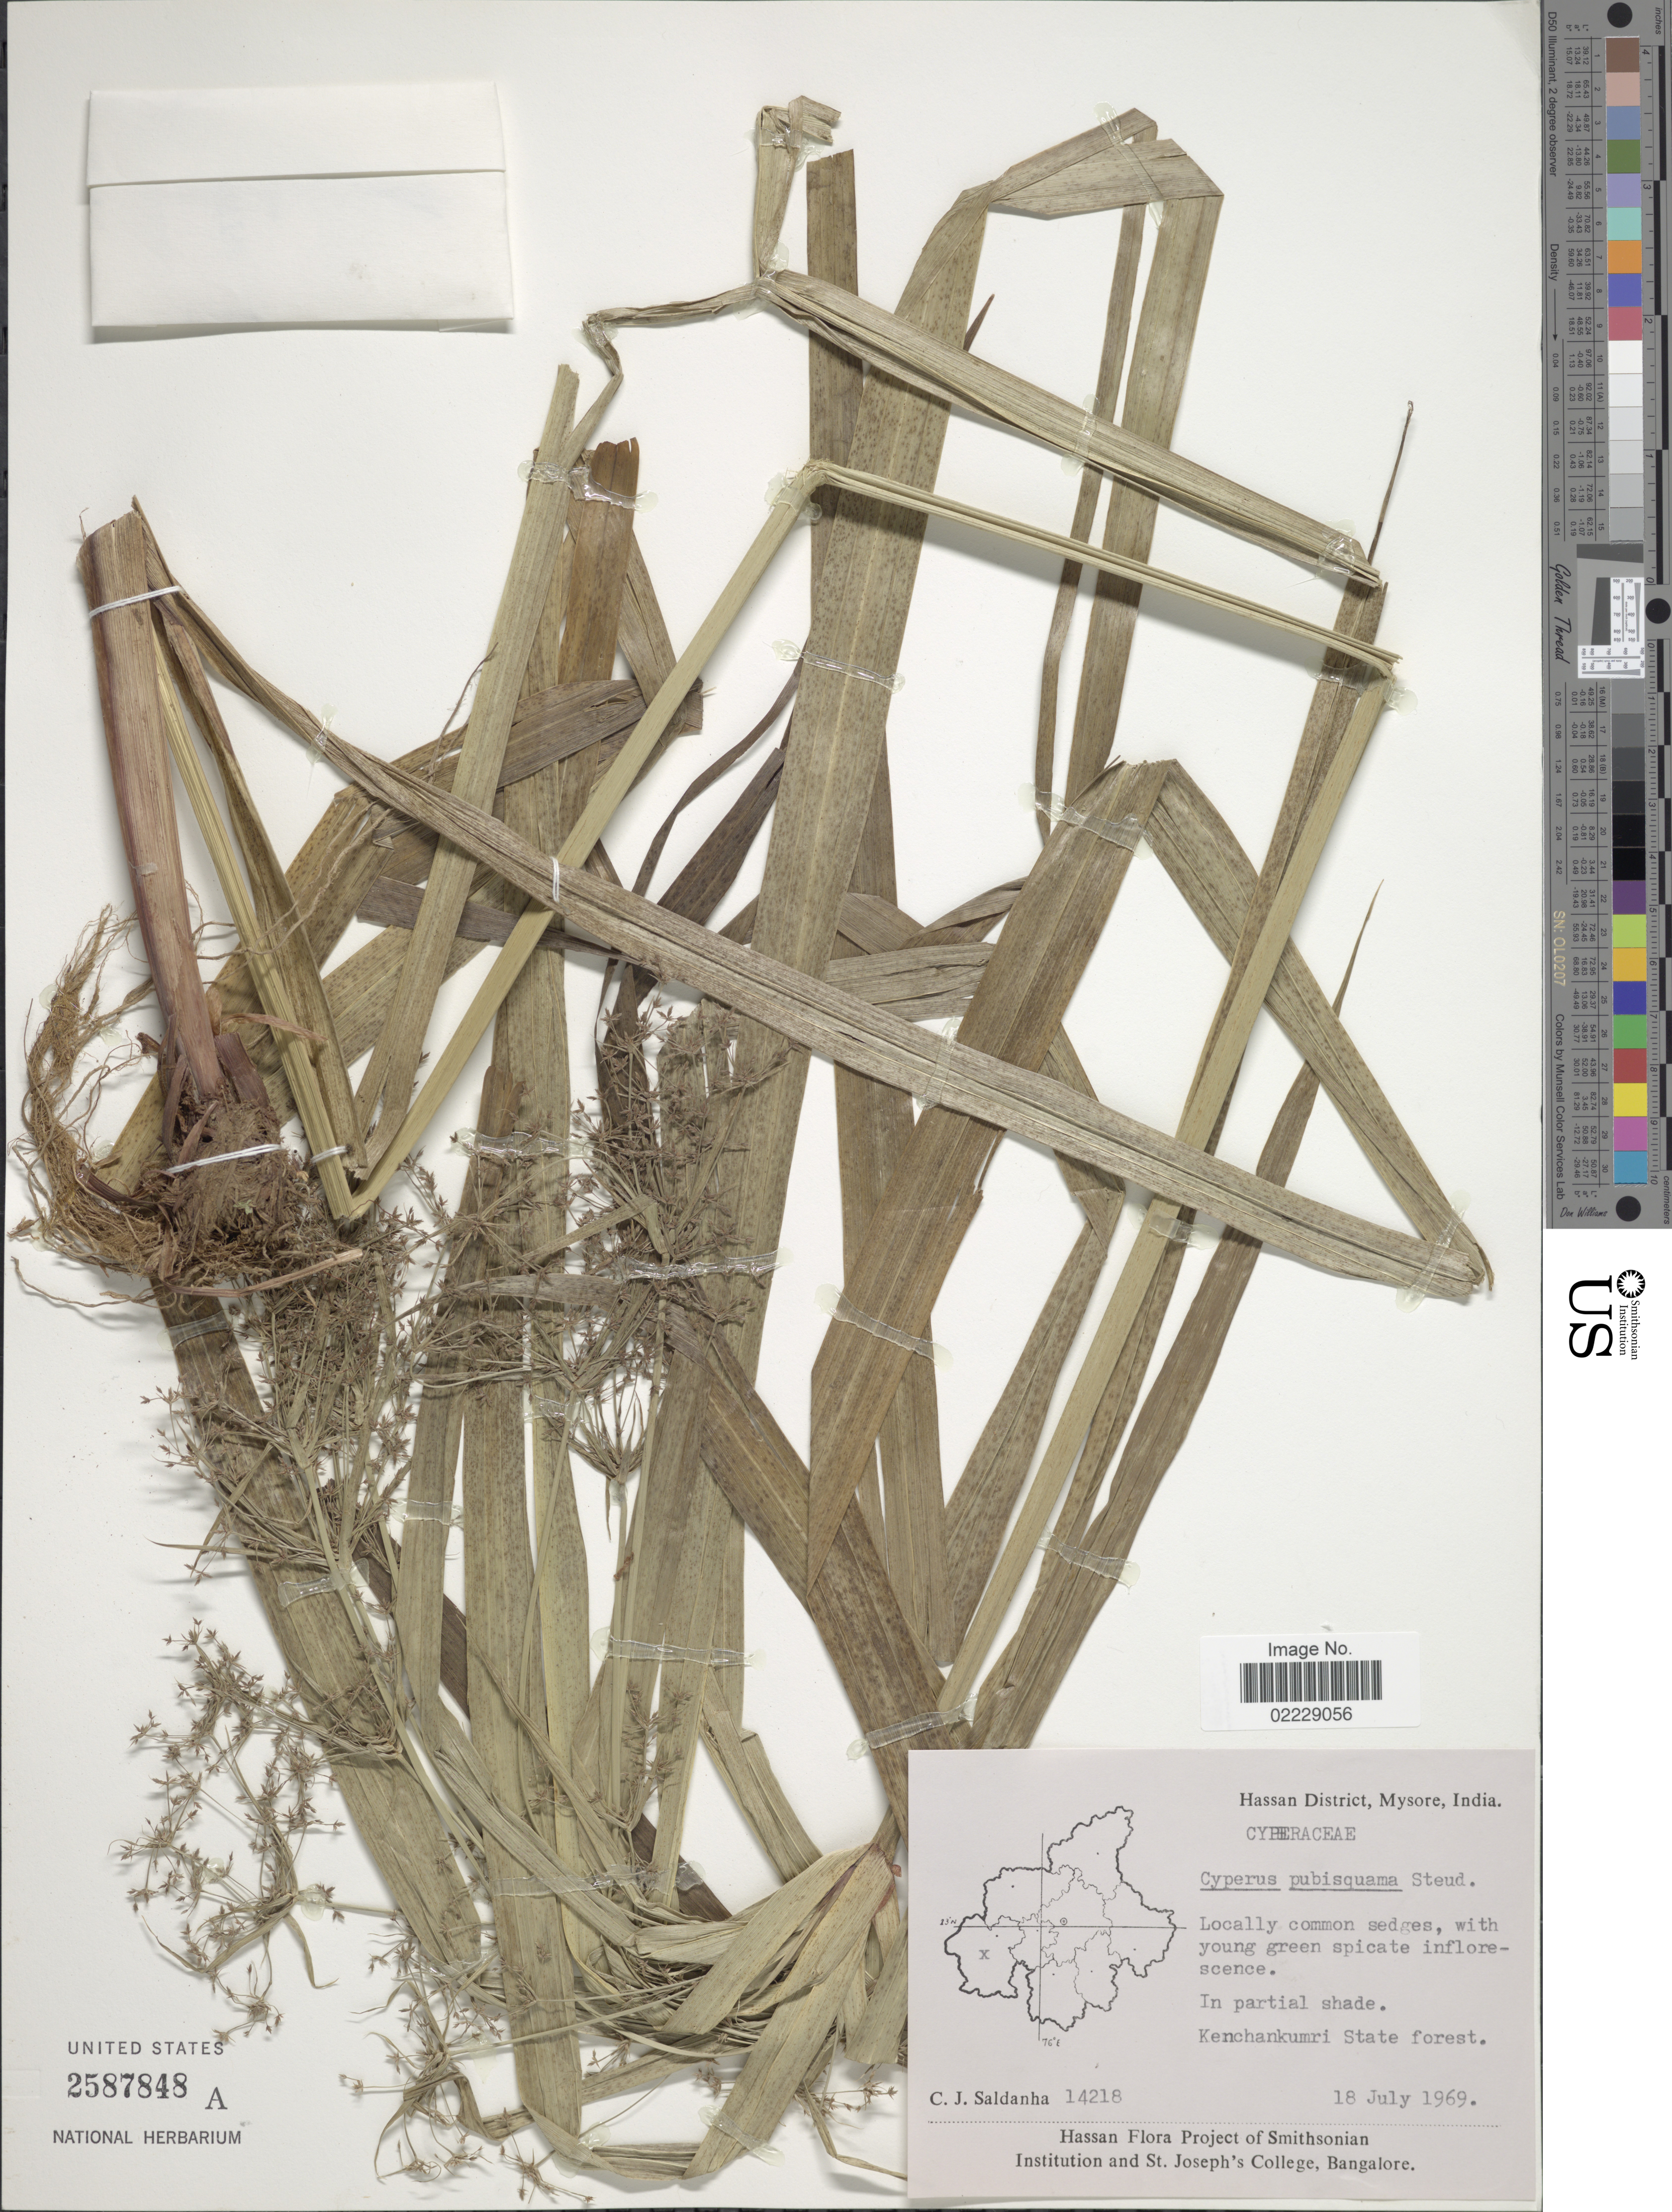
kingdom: Plantae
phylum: Tracheophyta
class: Liliopsida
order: Poales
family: Cyperaceae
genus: Cyperus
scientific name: Cyperus diffusus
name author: Vahl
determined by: Strong, Mark T., (BOT), Smithsonian Institution - National Museum of Natural History (UNITED STATES)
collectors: C. J. Saldanha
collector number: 14218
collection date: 1969-07-18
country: India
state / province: Karnataka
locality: Hassan District, Mysore. Kenchankumri State Forest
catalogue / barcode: US 2587848A